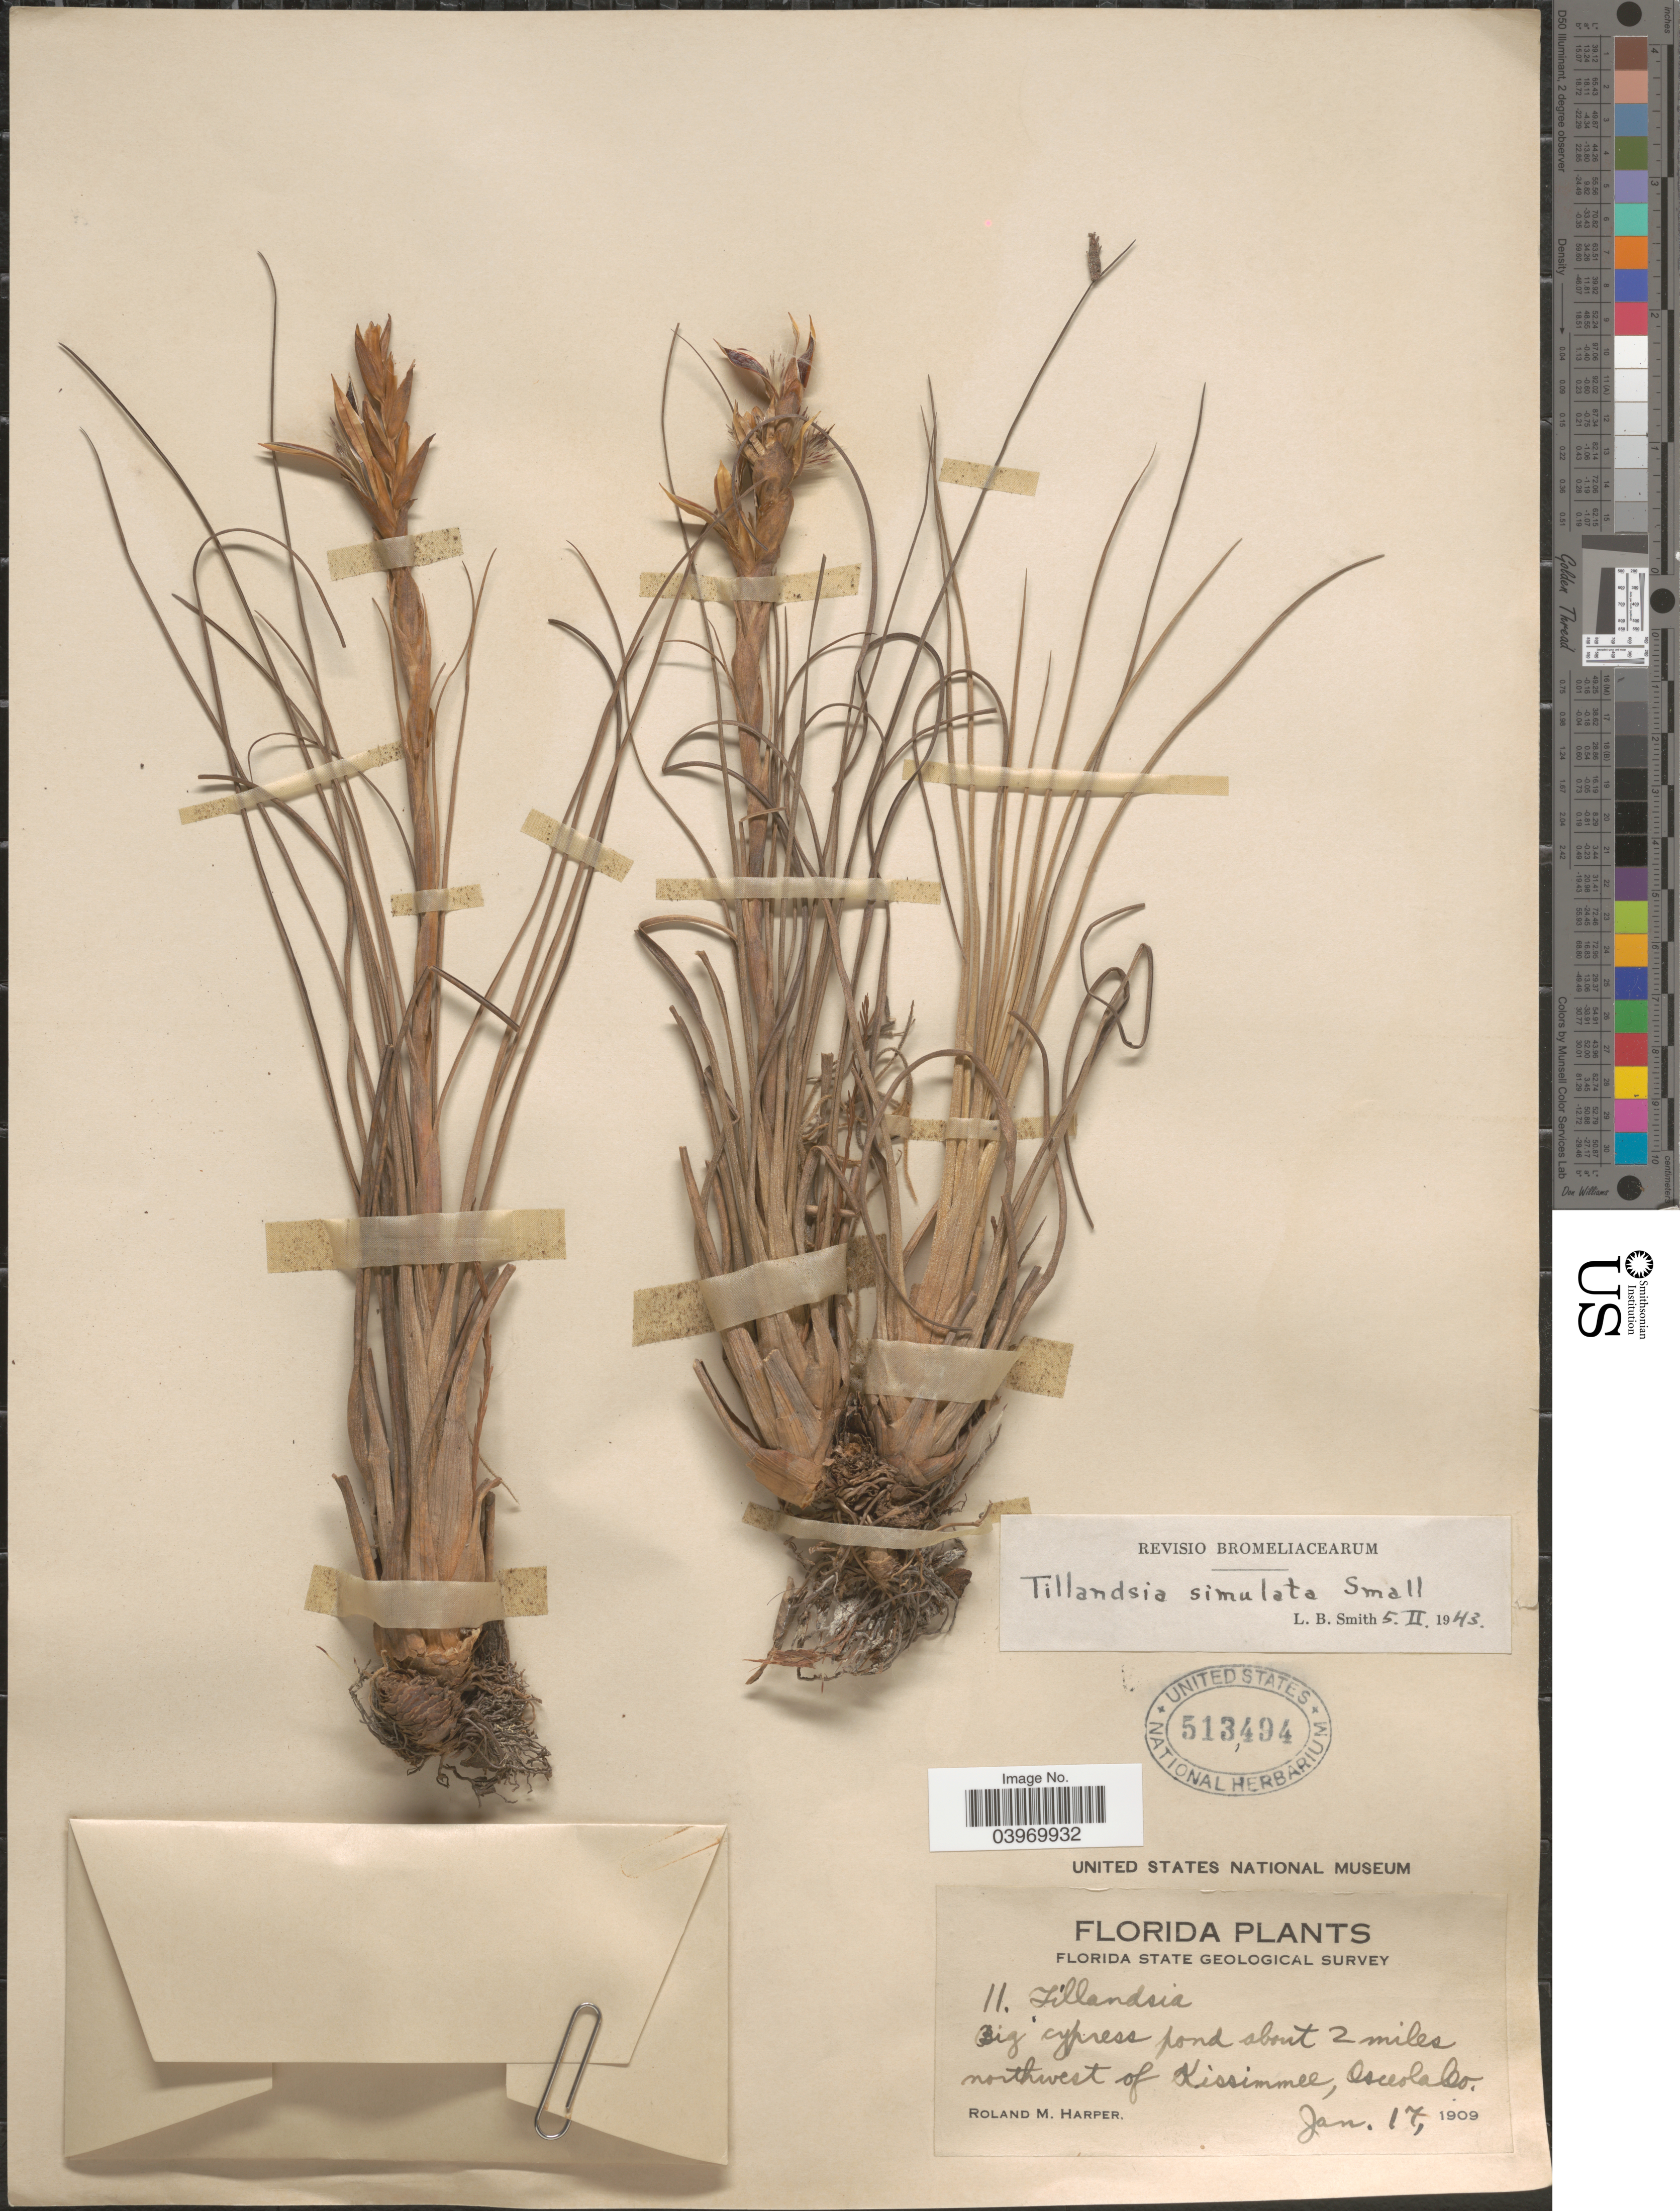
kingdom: Plantae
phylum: Tracheophyta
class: Liliopsida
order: Poales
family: Bromeliaceae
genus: Tillandsia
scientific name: Tillandsia simulata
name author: Small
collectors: R. M. Harper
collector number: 11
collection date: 1909-01-17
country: United States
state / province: Florida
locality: Big cypress pond about 2 miles northwest of Kissimmee, Osceola Co.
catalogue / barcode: US 513494